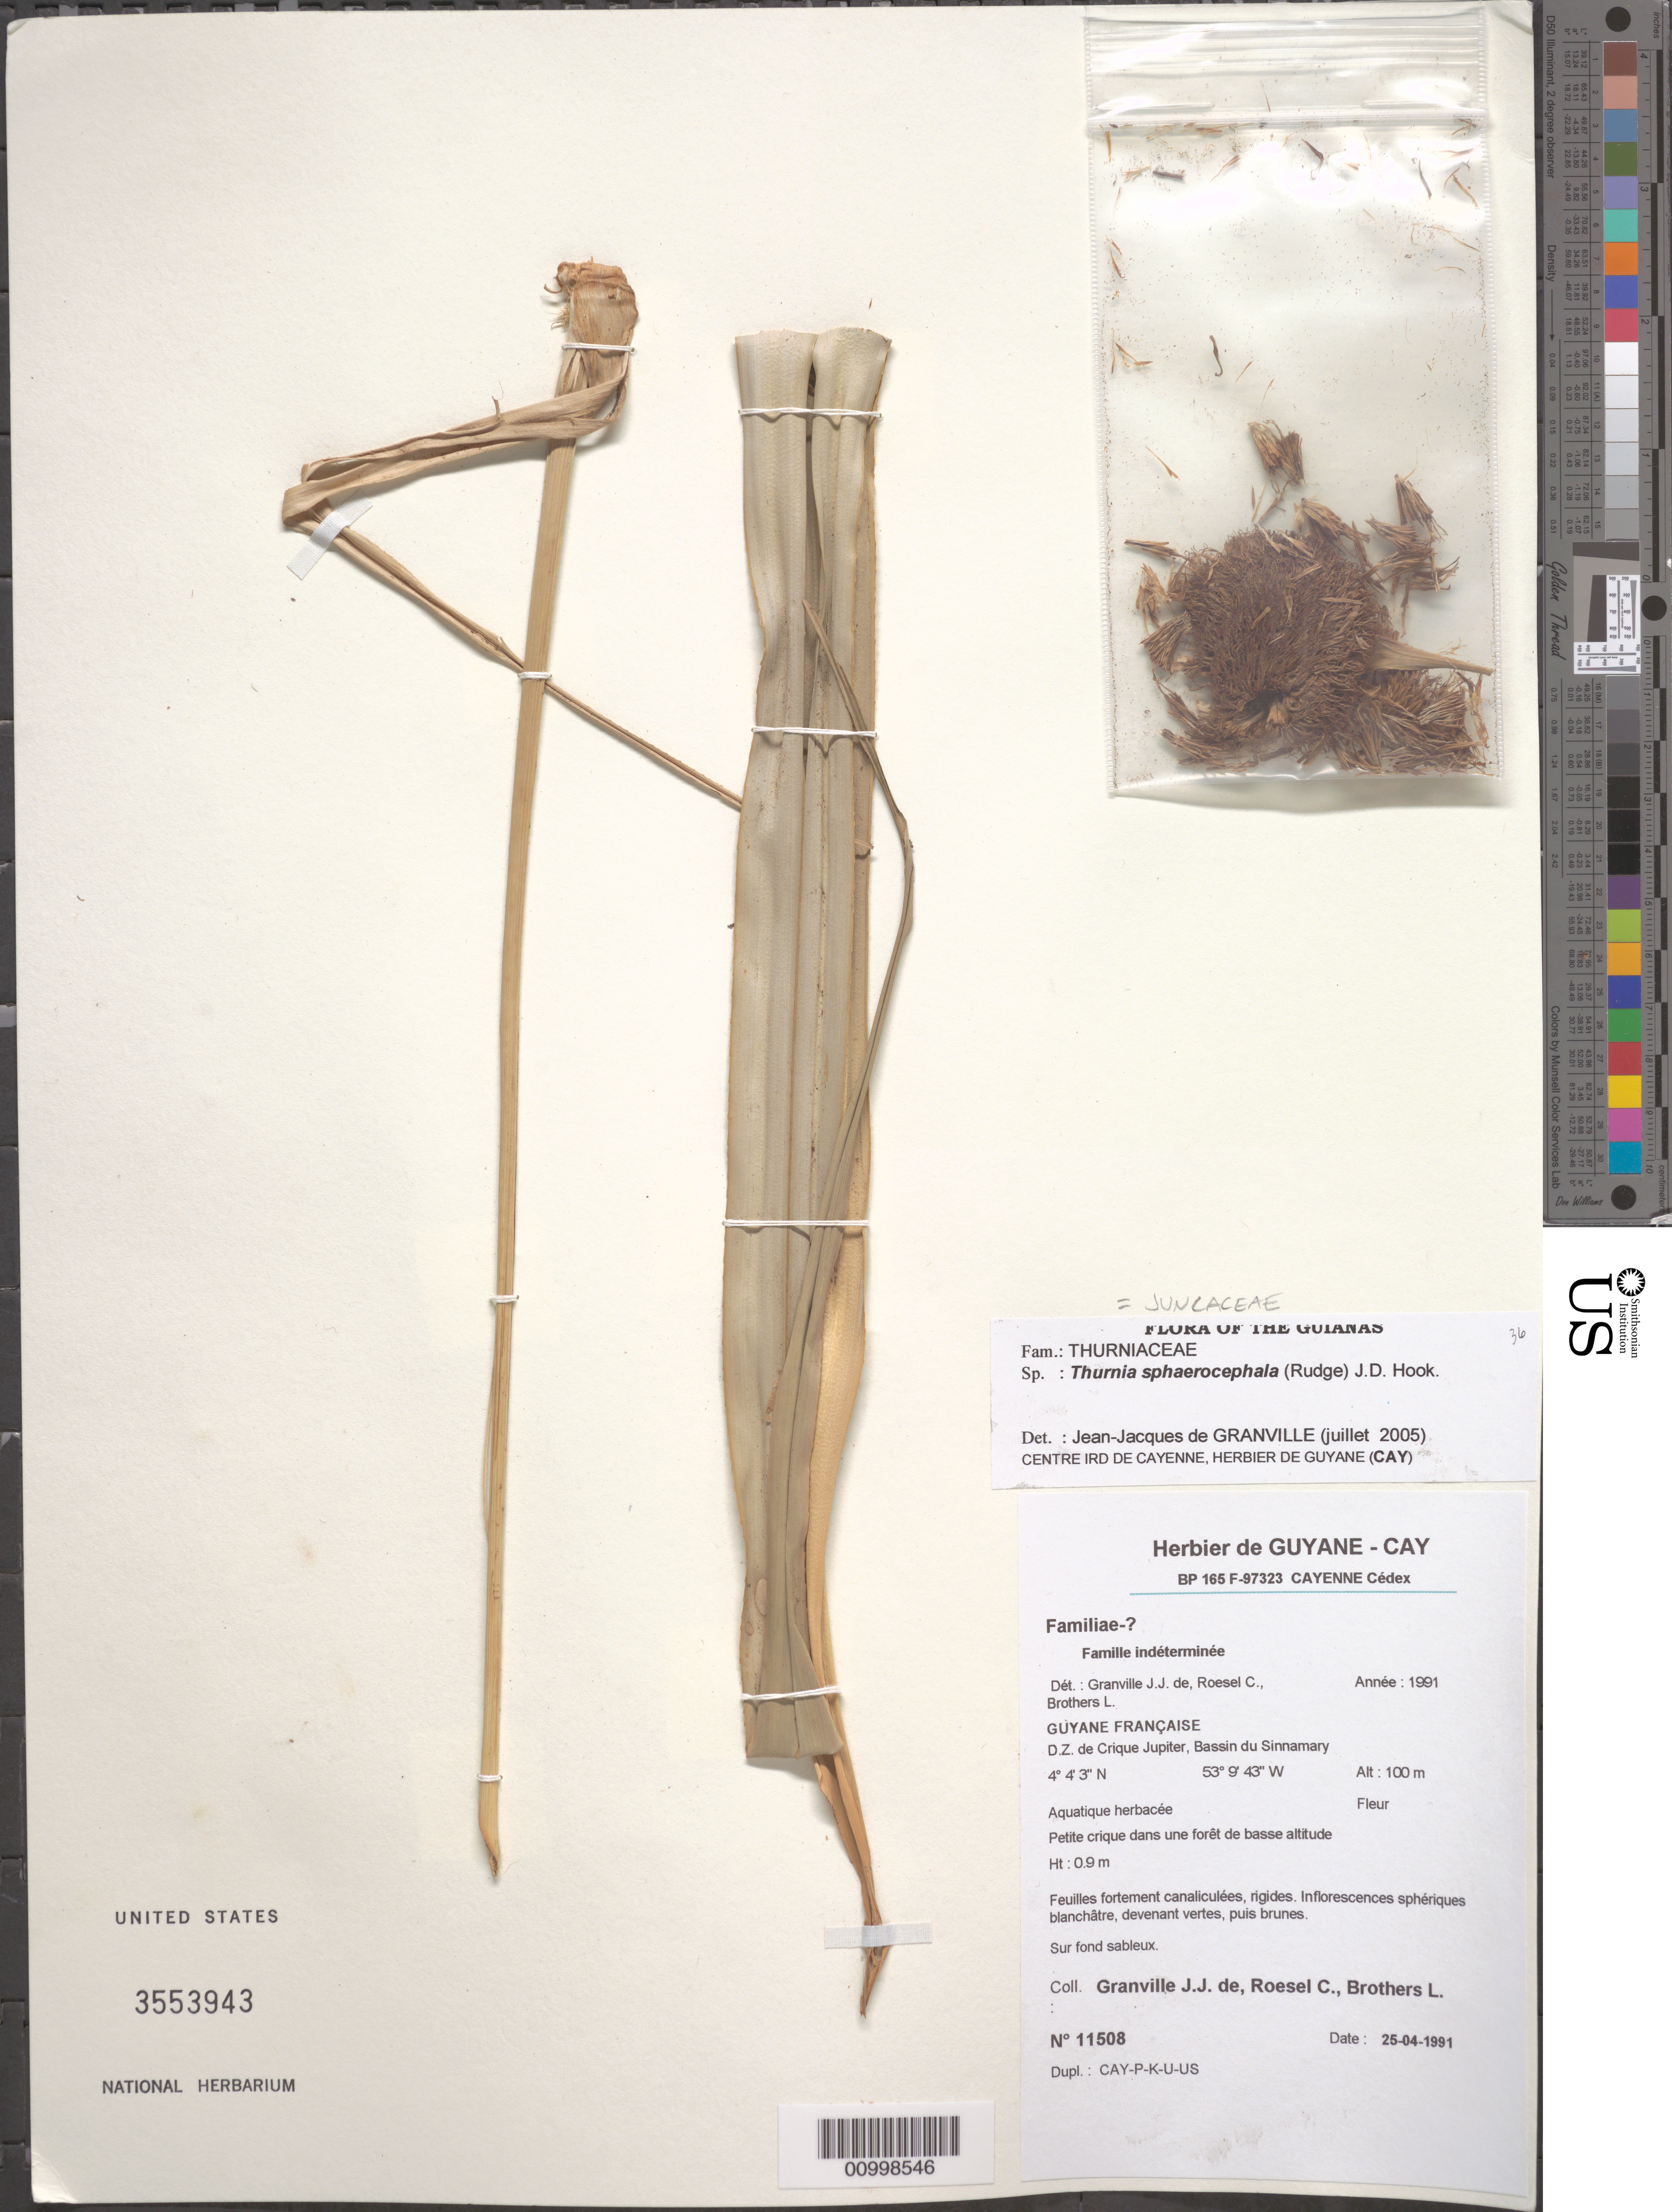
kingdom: Plantae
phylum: Tracheophyta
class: Liliopsida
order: Poales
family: Thurniaceae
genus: Thurnia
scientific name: Thurnia sphaerocephala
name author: (Rudge) Hook. f.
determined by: Granville, J. J. de, (CAY), Institut de Recherche pour le Developpement (IRD) (FRENCH GUIANA)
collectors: J.-J. de Granville, C. S. Roesel & L. Brothers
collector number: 11508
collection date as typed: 25-Apr-91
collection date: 1991-04-25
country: French Guiana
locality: D.Z. de Crique Jupiter, Bassin du Sinnamary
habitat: Petite cirque dans une foret de basse altitude. Sur fond sableux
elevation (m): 100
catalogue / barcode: US 3553943